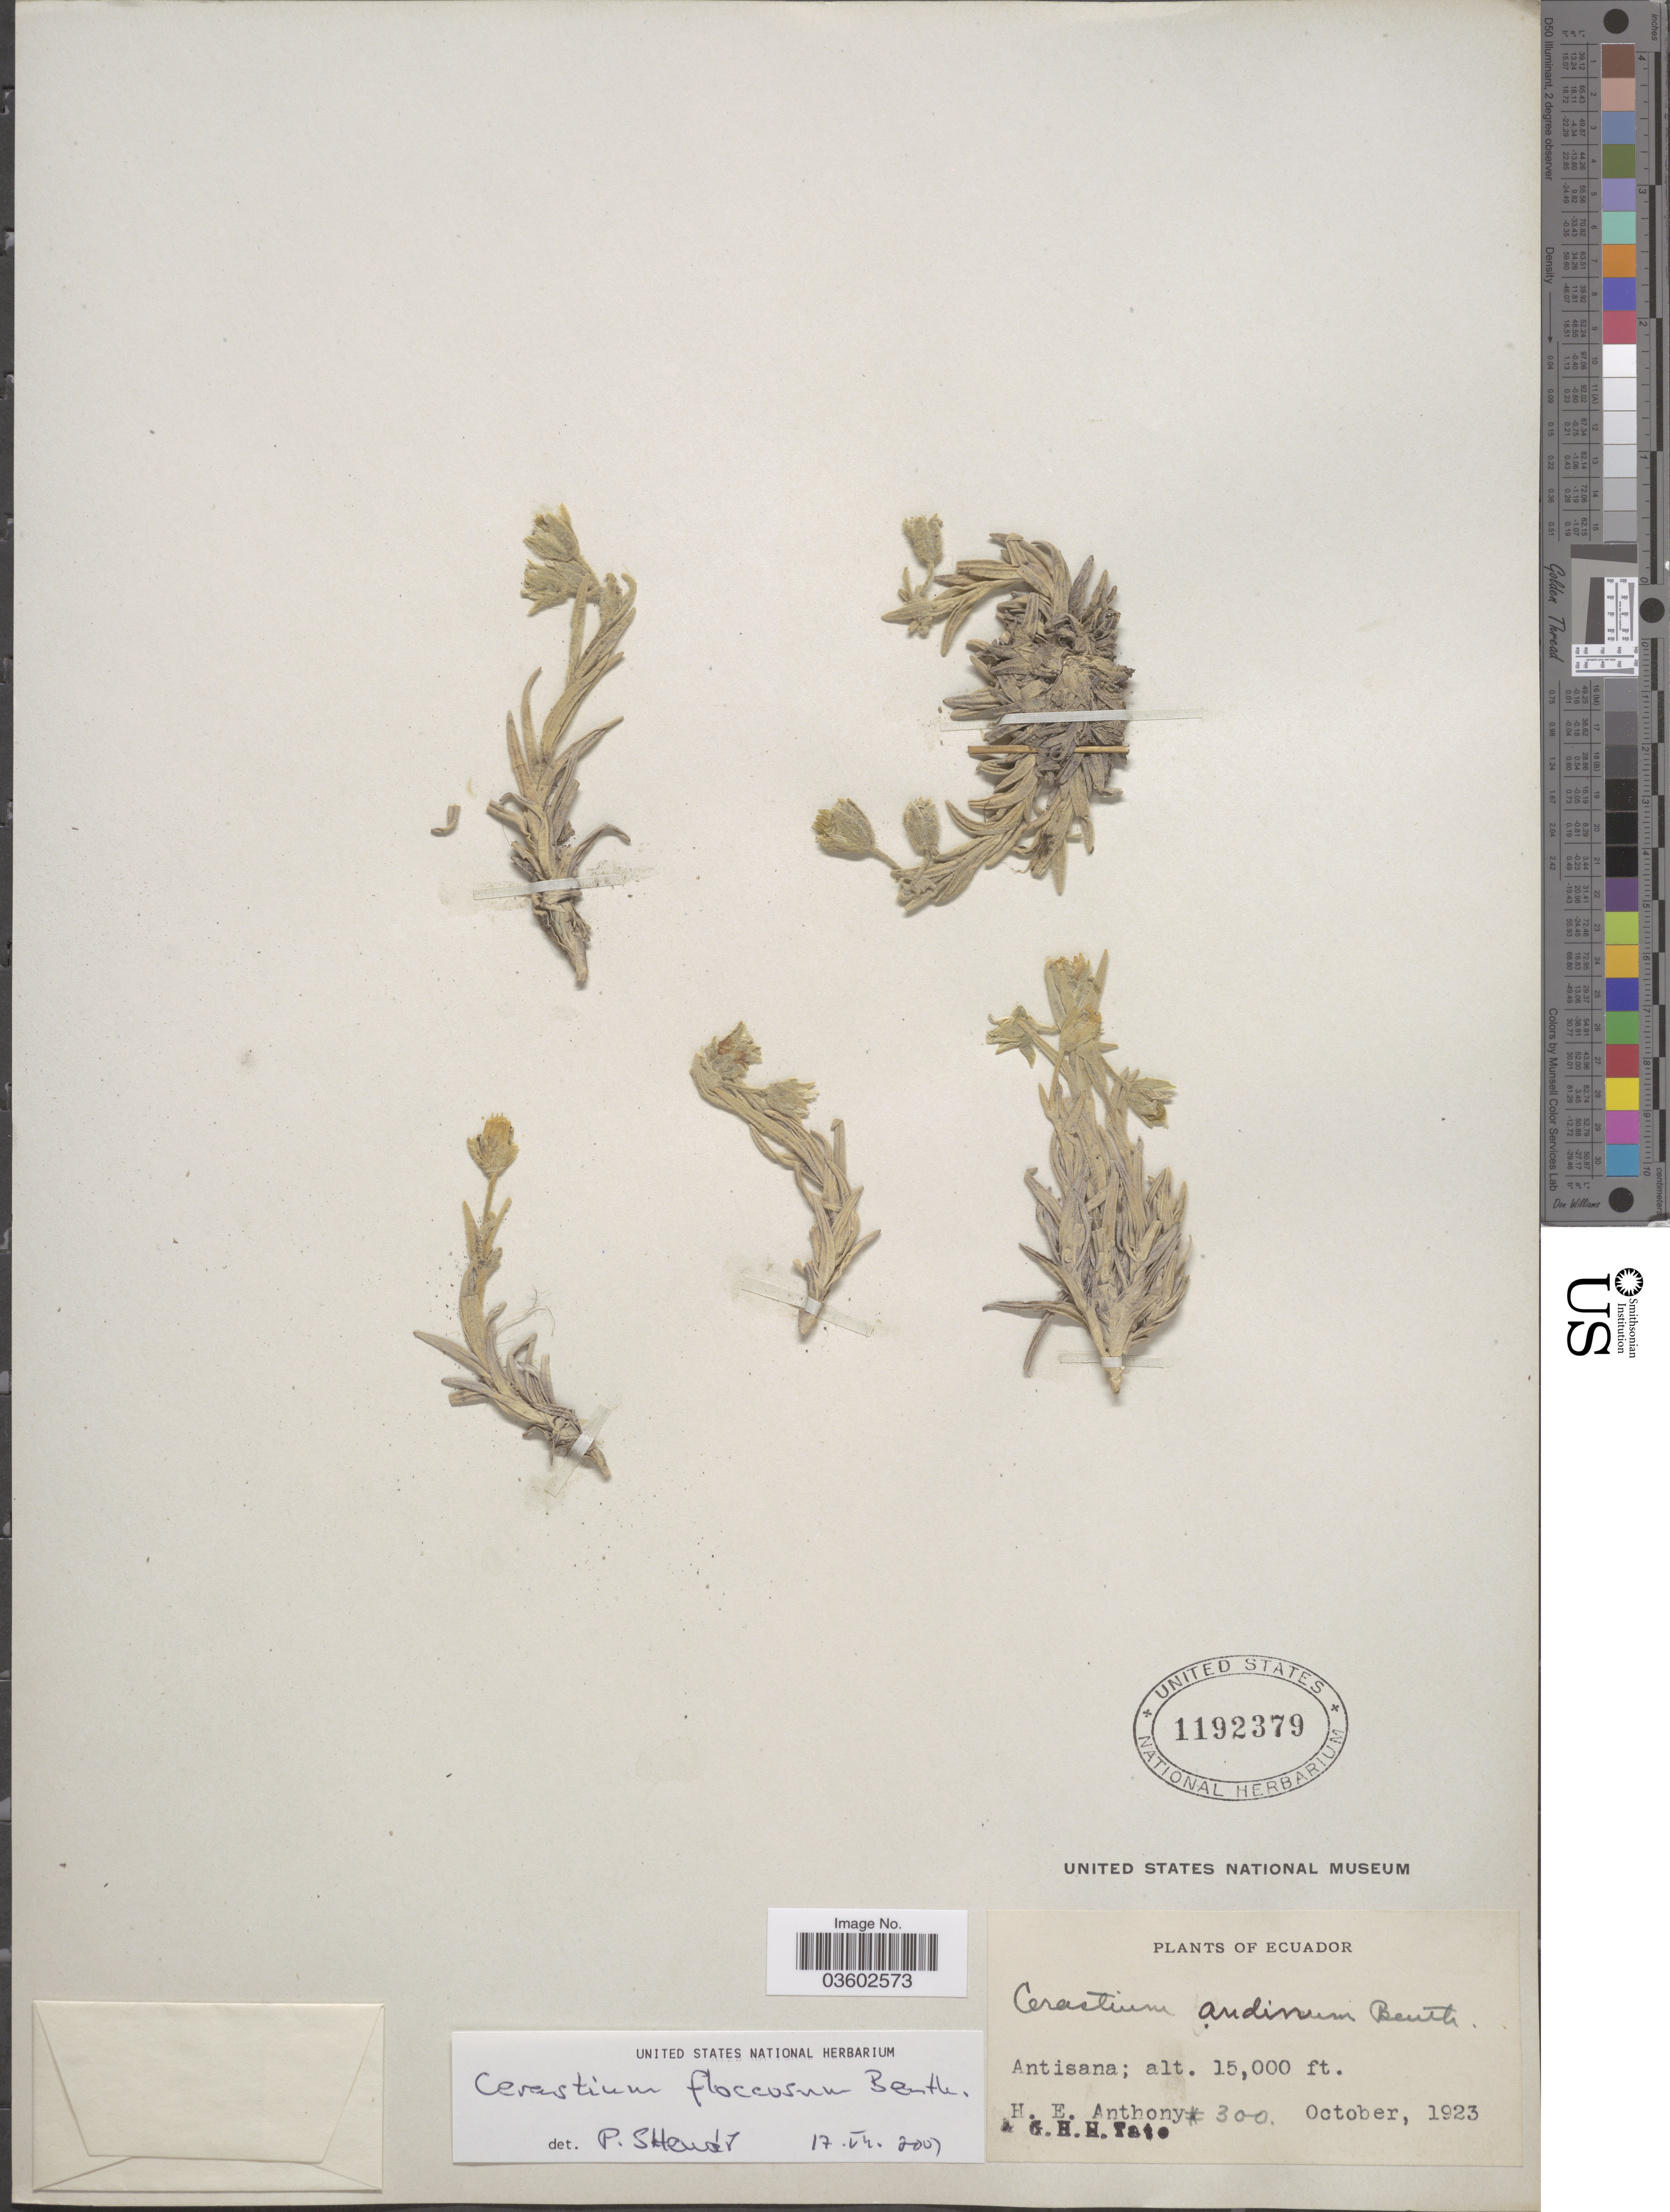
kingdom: Plantae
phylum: Tracheophyta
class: Magnoliopsida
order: Caryophyllales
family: Caryophyllaceae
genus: Cerastium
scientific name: Cerastium floccosum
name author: Benth.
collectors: H. E. Anthony & G. Tate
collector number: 300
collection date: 1923-10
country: Ecuador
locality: Antisana.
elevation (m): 4572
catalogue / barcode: US 1192379